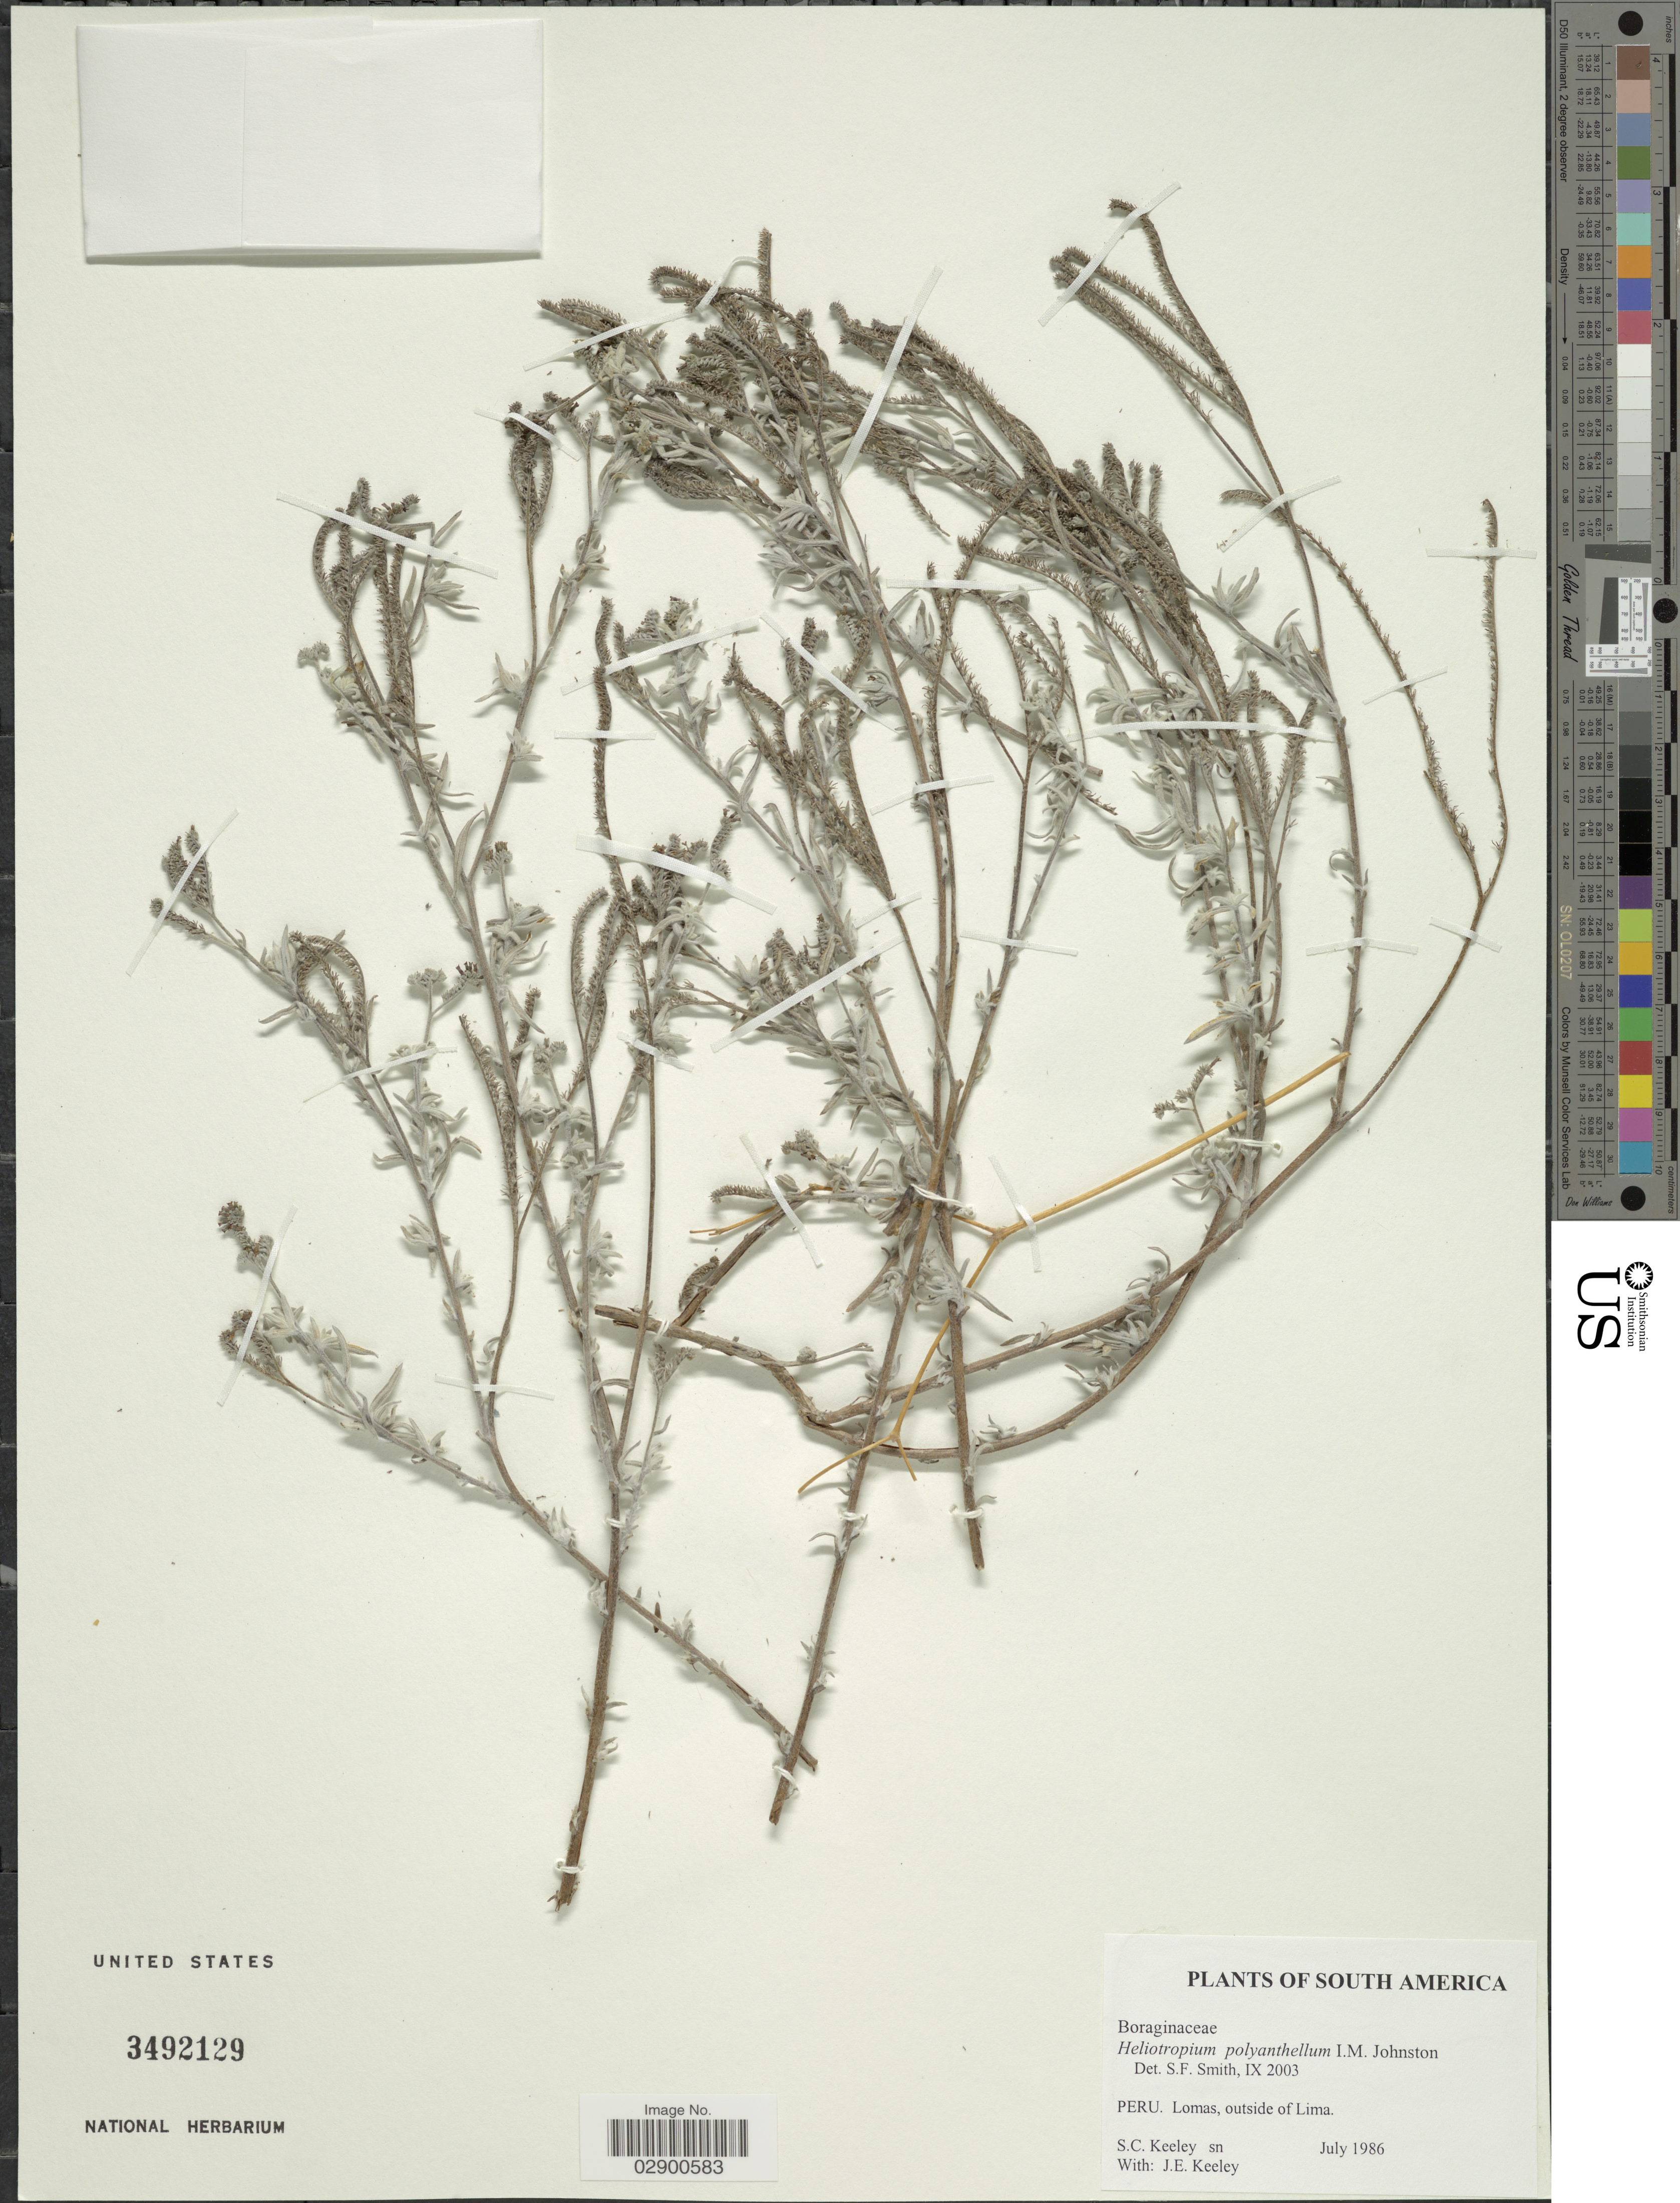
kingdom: Plantae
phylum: Tracheophyta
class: Magnoliopsida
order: Boraginales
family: Heliotropiaceae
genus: Heliotropium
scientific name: Heliotropium polyanthellum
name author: I.M. Johnst.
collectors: S. C. Keeley & J. E. Keeley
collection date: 1986-07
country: Peru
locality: Lomas, outside of Lima.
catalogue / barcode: US 3492129